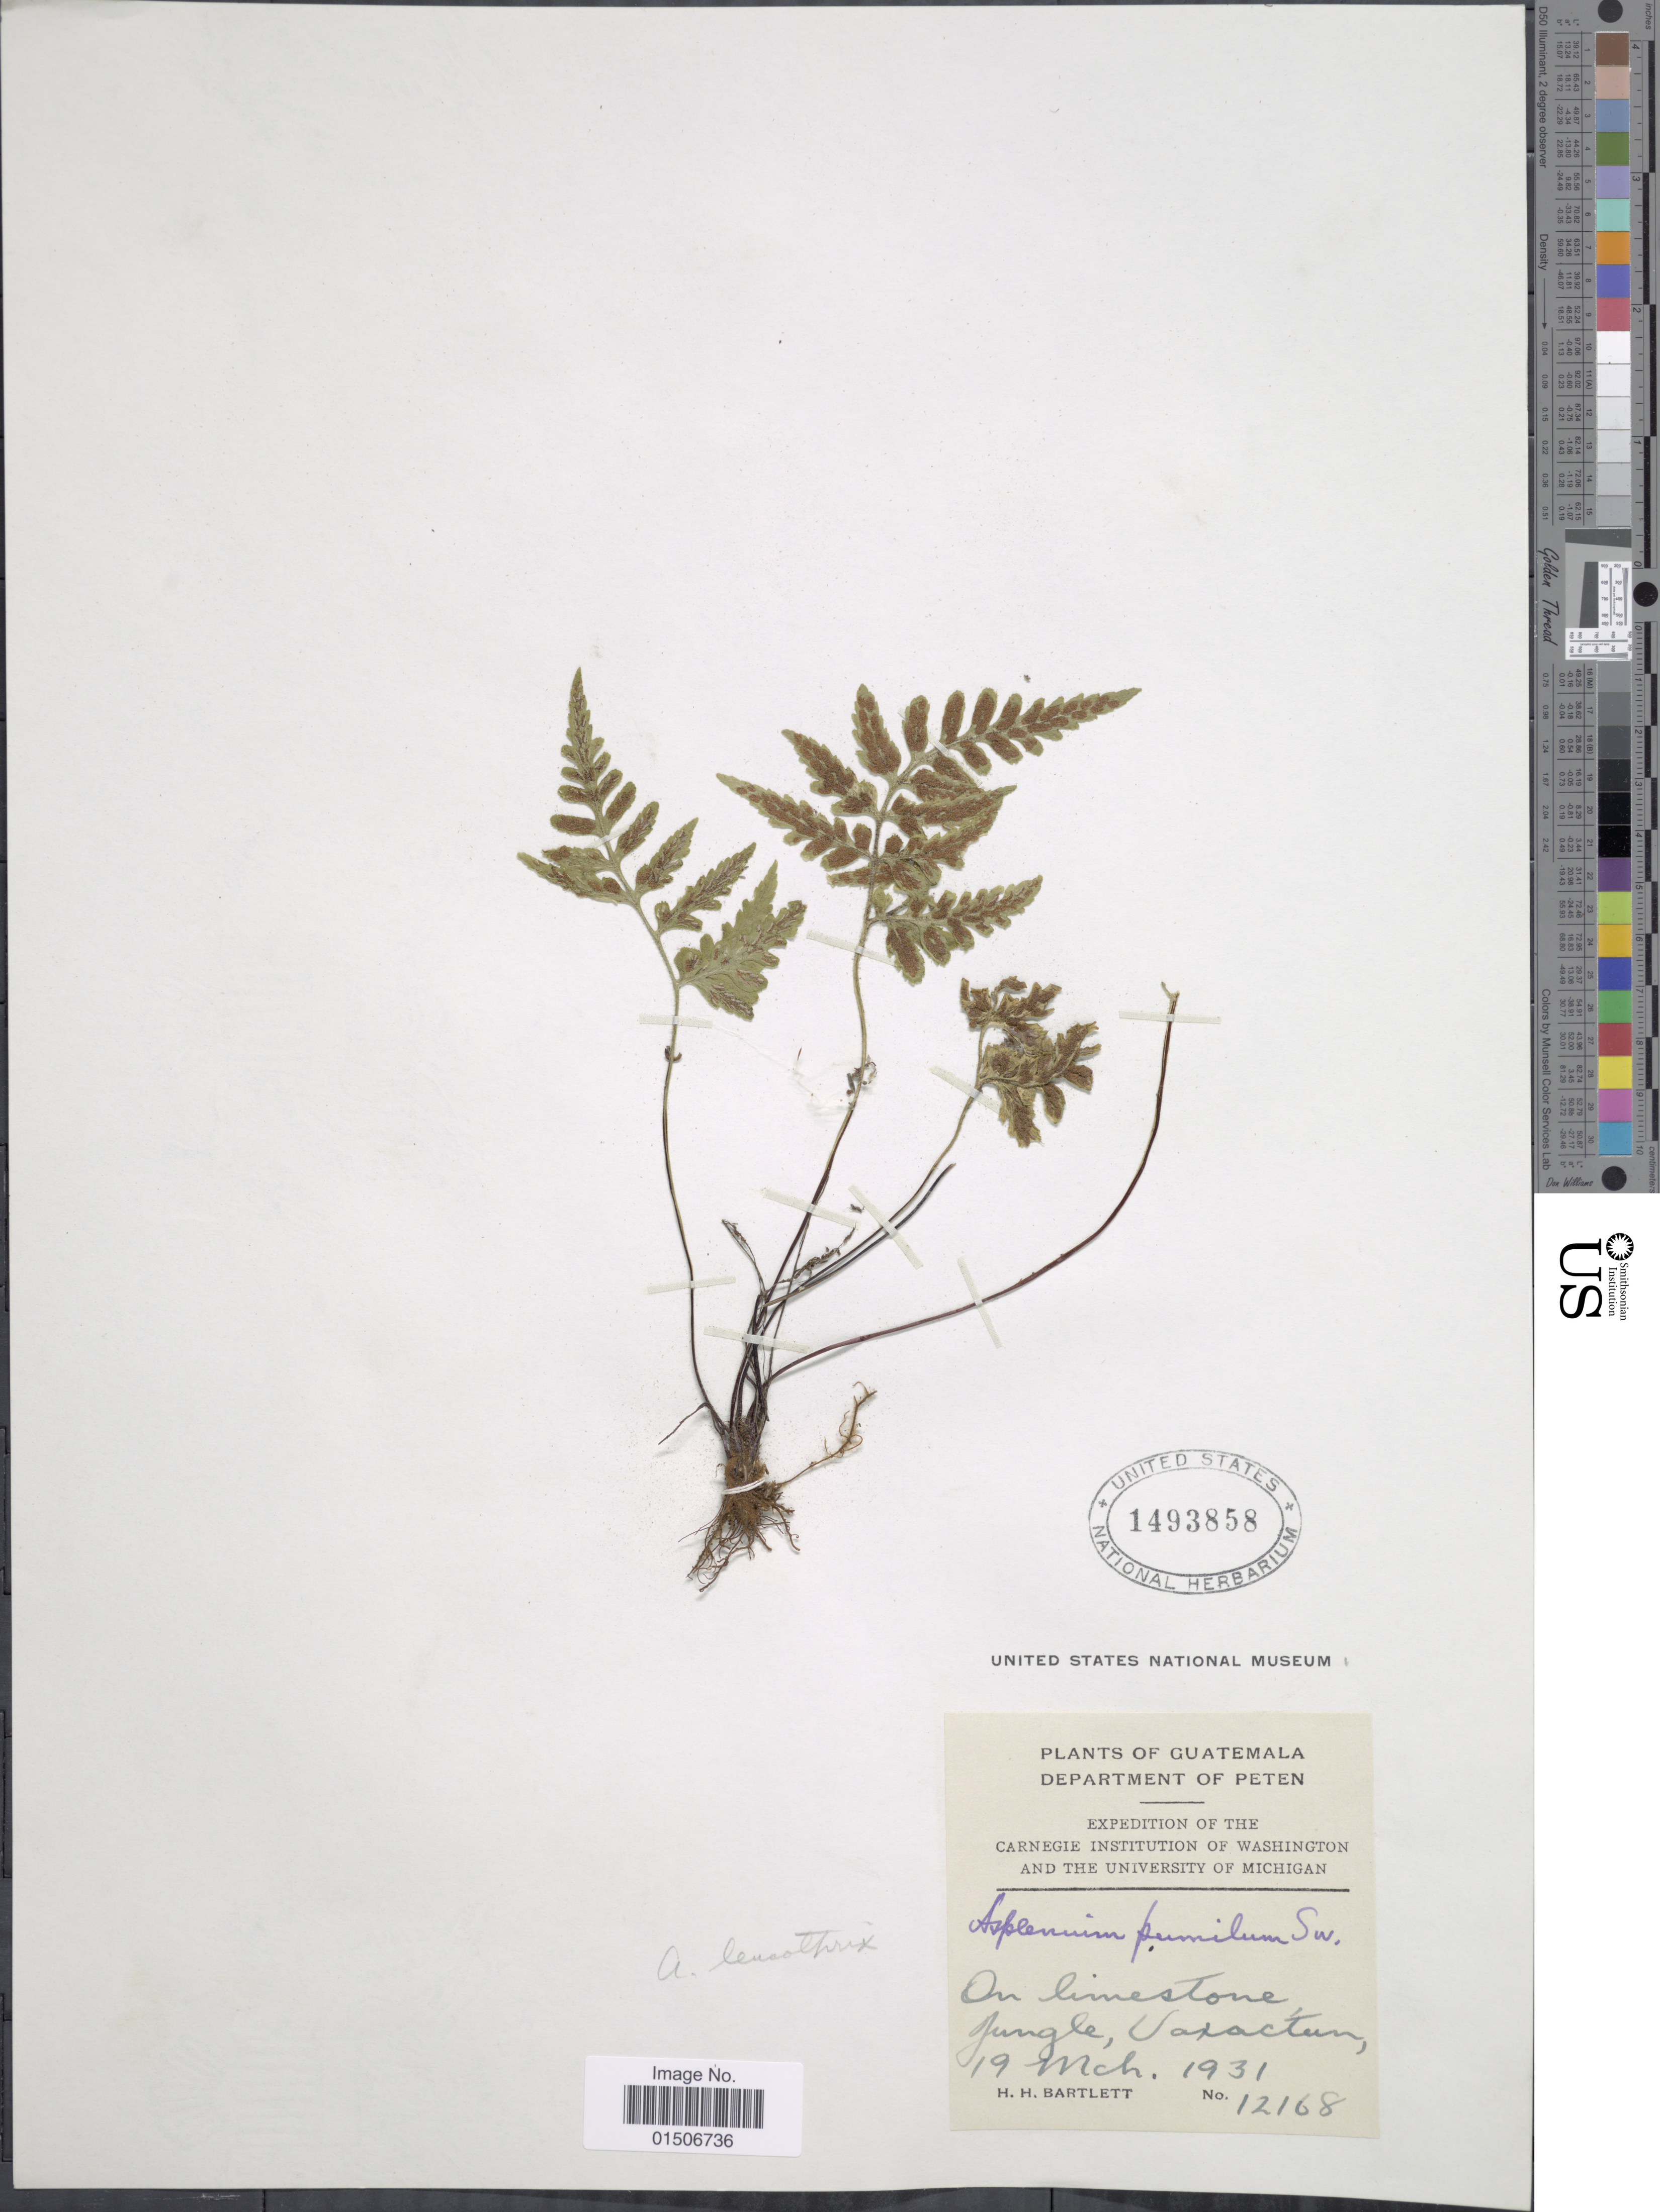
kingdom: Plantae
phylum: Tracheophyta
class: Polypodiopsida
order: Polypodiales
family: Aspleniaceae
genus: Asplenium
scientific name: Asplenium leucothrix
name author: Maxon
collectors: H. H. Bartlett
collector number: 12168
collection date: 1931-03-19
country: Guatemala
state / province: El Petén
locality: Department of Peten, On limestone Jungle, Uaxactun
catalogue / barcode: US 1493858